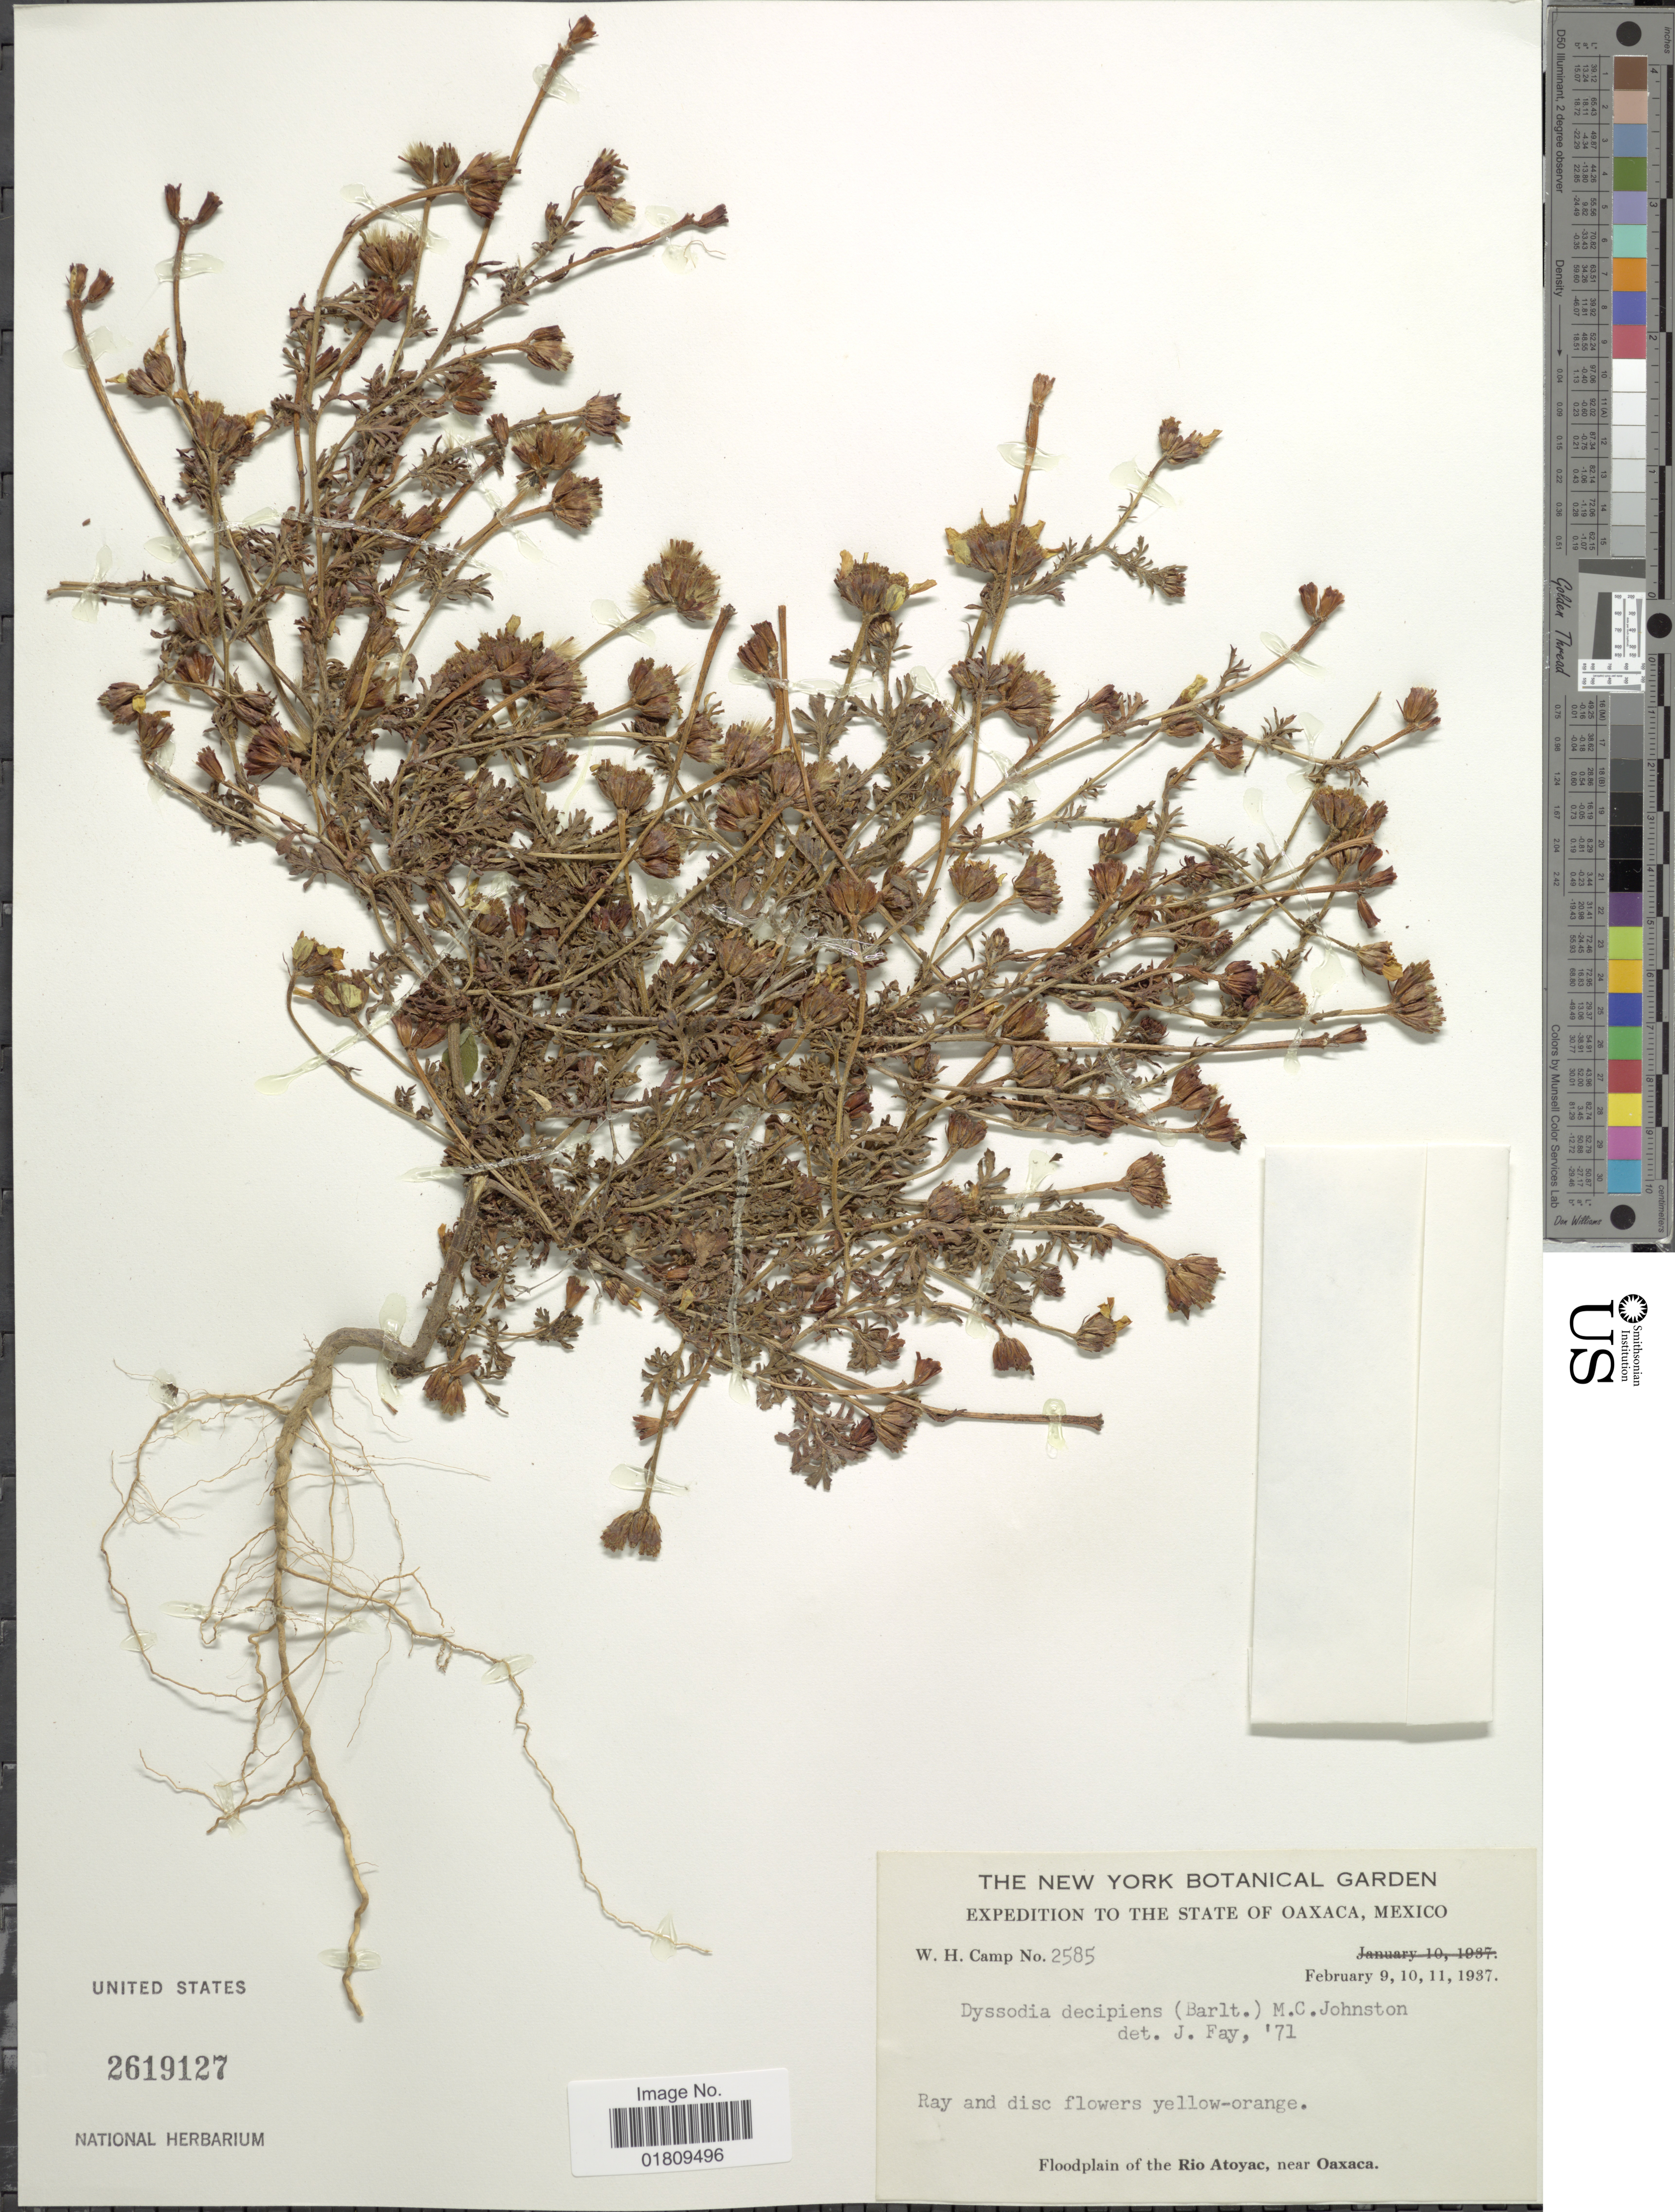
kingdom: Plantae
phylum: Tracheophyta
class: Magnoliopsida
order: Asterales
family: Asteraceae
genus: Dyssodia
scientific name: Dyssodia decipiens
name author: (Bartl.) M.C. Johnst. ex M.C. Johnst. & B.L. Turner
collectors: W. H. Camp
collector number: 2585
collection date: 1937-02-09/1937-02-11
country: Mexico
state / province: Oaxaca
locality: Floodplain of the Rio Atoyac, near Oaxaca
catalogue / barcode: US 2619127